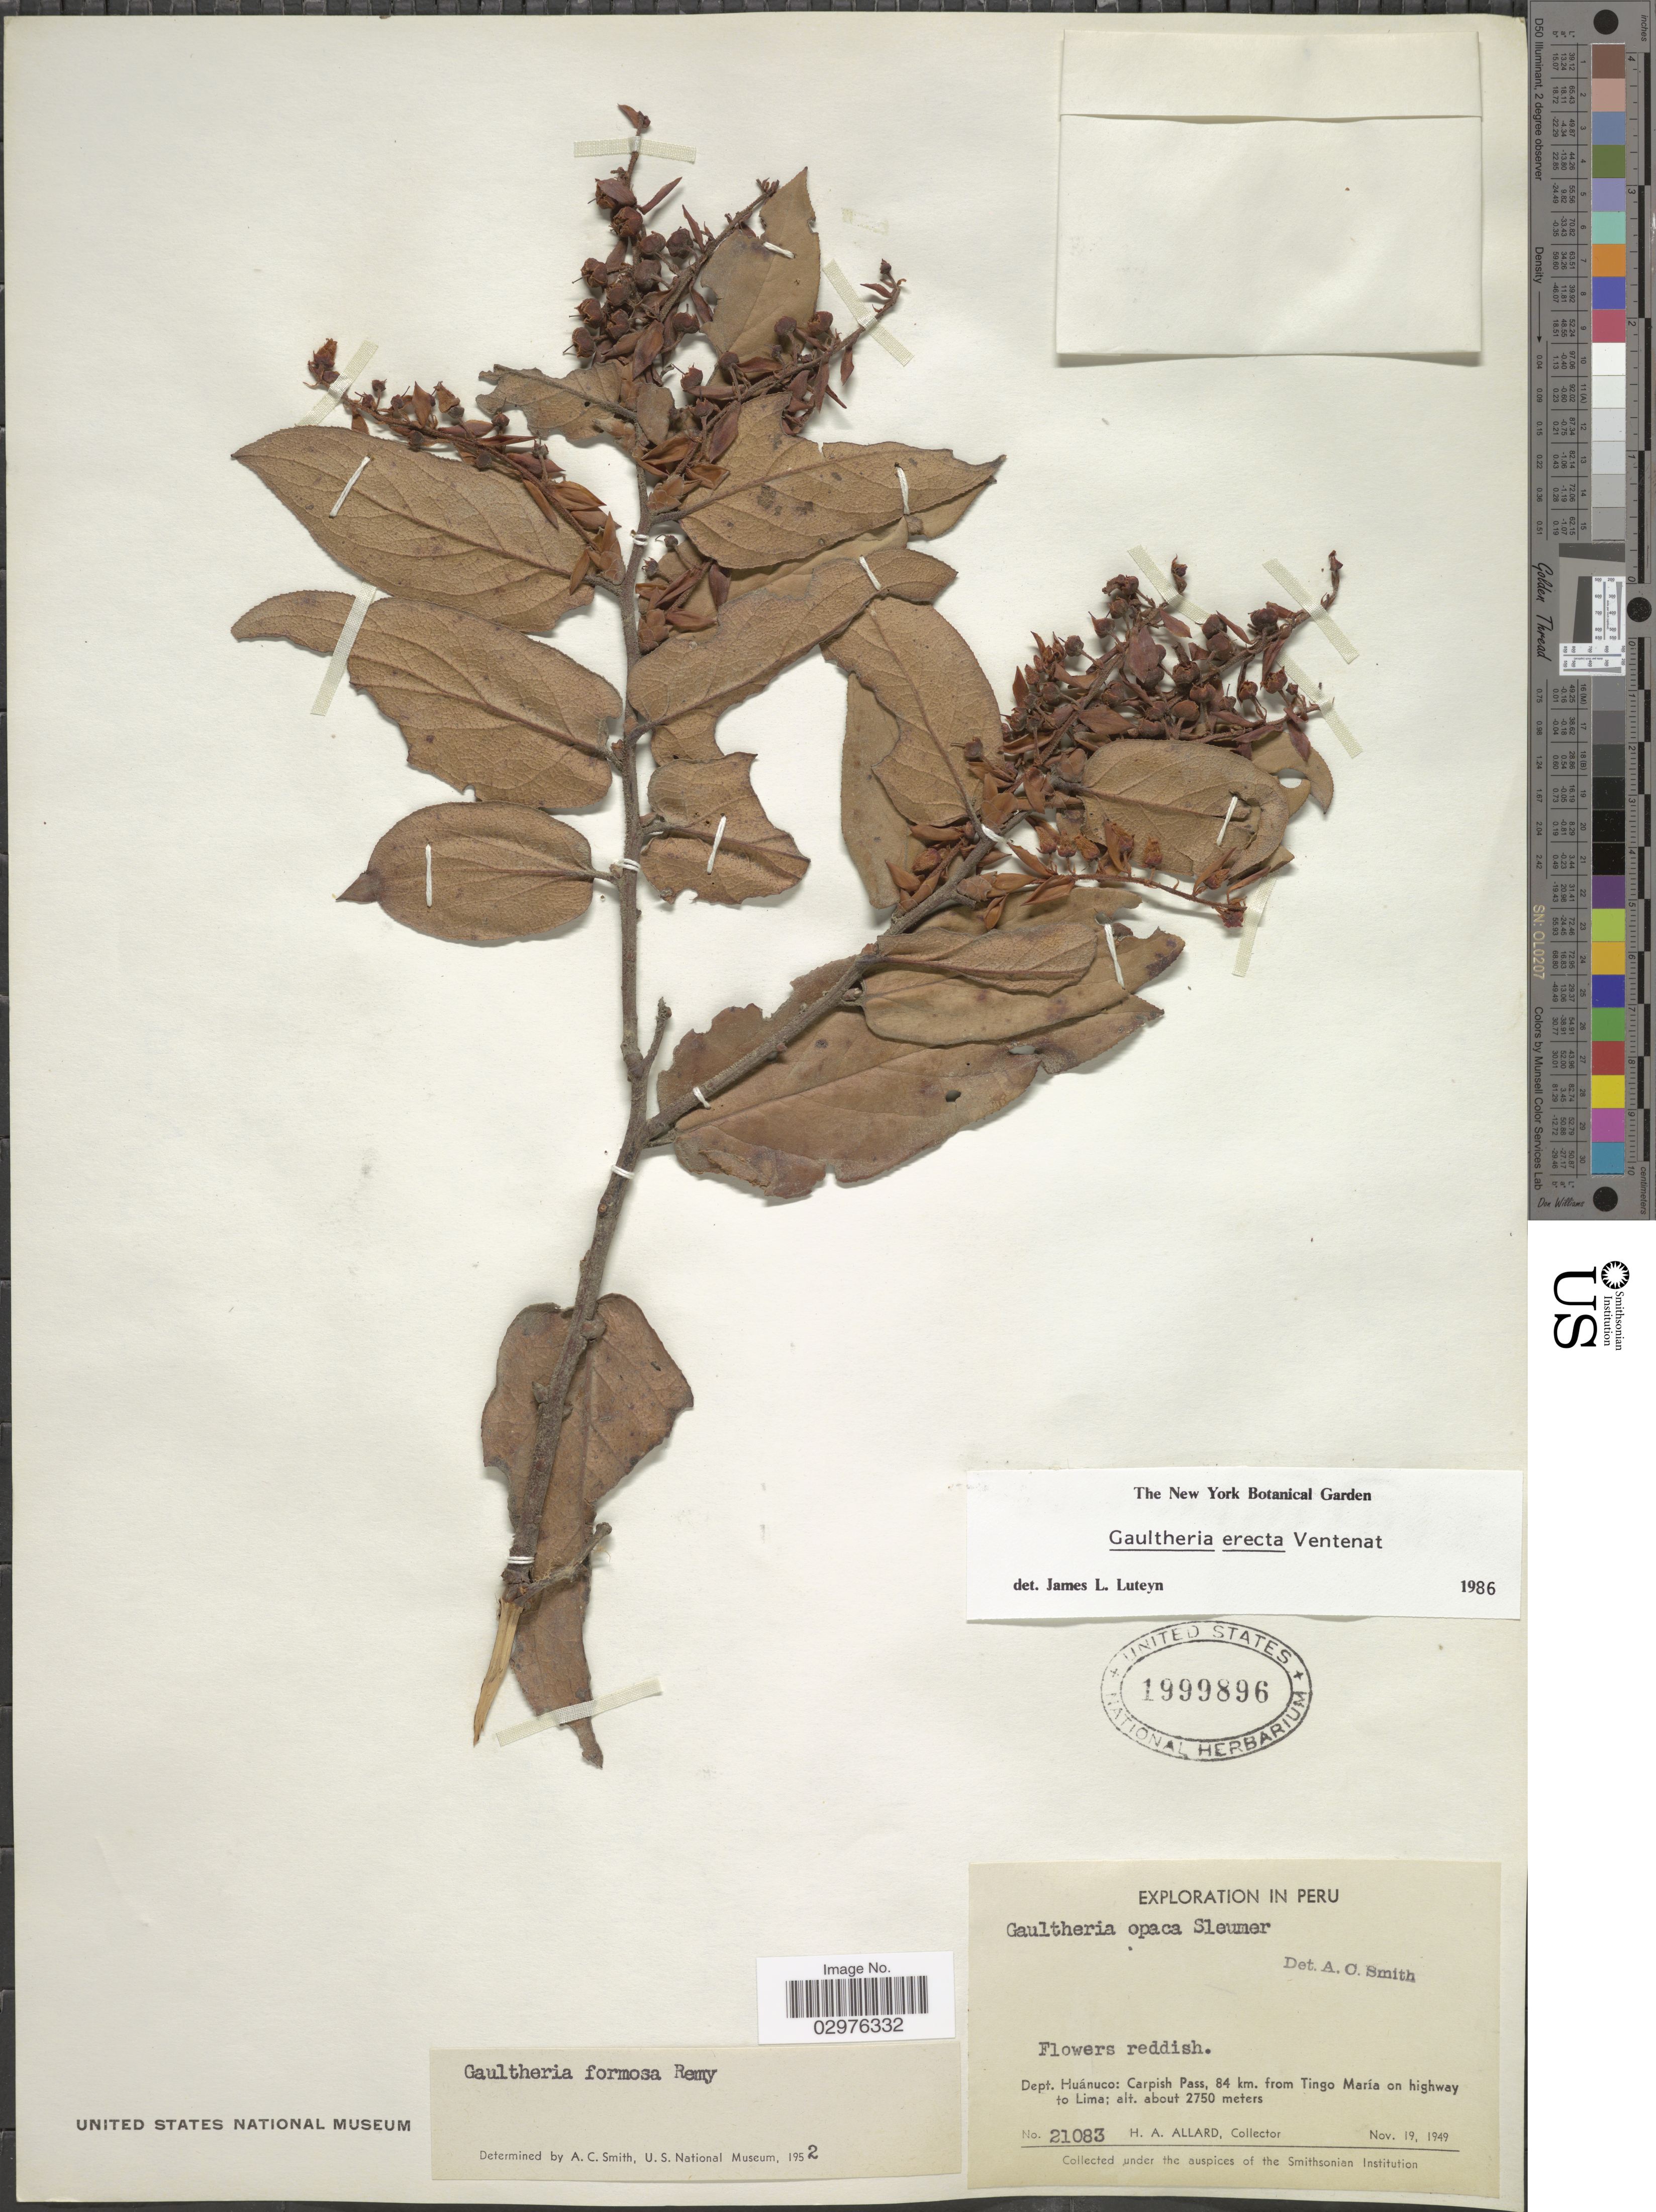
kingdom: Plantae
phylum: Tracheophyta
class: Magnoliopsida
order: Ericales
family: Ericaceae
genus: Gaultheria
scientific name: Gaultheria erecta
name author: Vent.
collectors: H. A. Allard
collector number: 21083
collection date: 1949-11-19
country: Peru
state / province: Huánuco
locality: Dept. Huánuco: Carpish Pass, 84 km. from Tingo María on highway to Lima.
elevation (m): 2750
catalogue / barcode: US 1999896